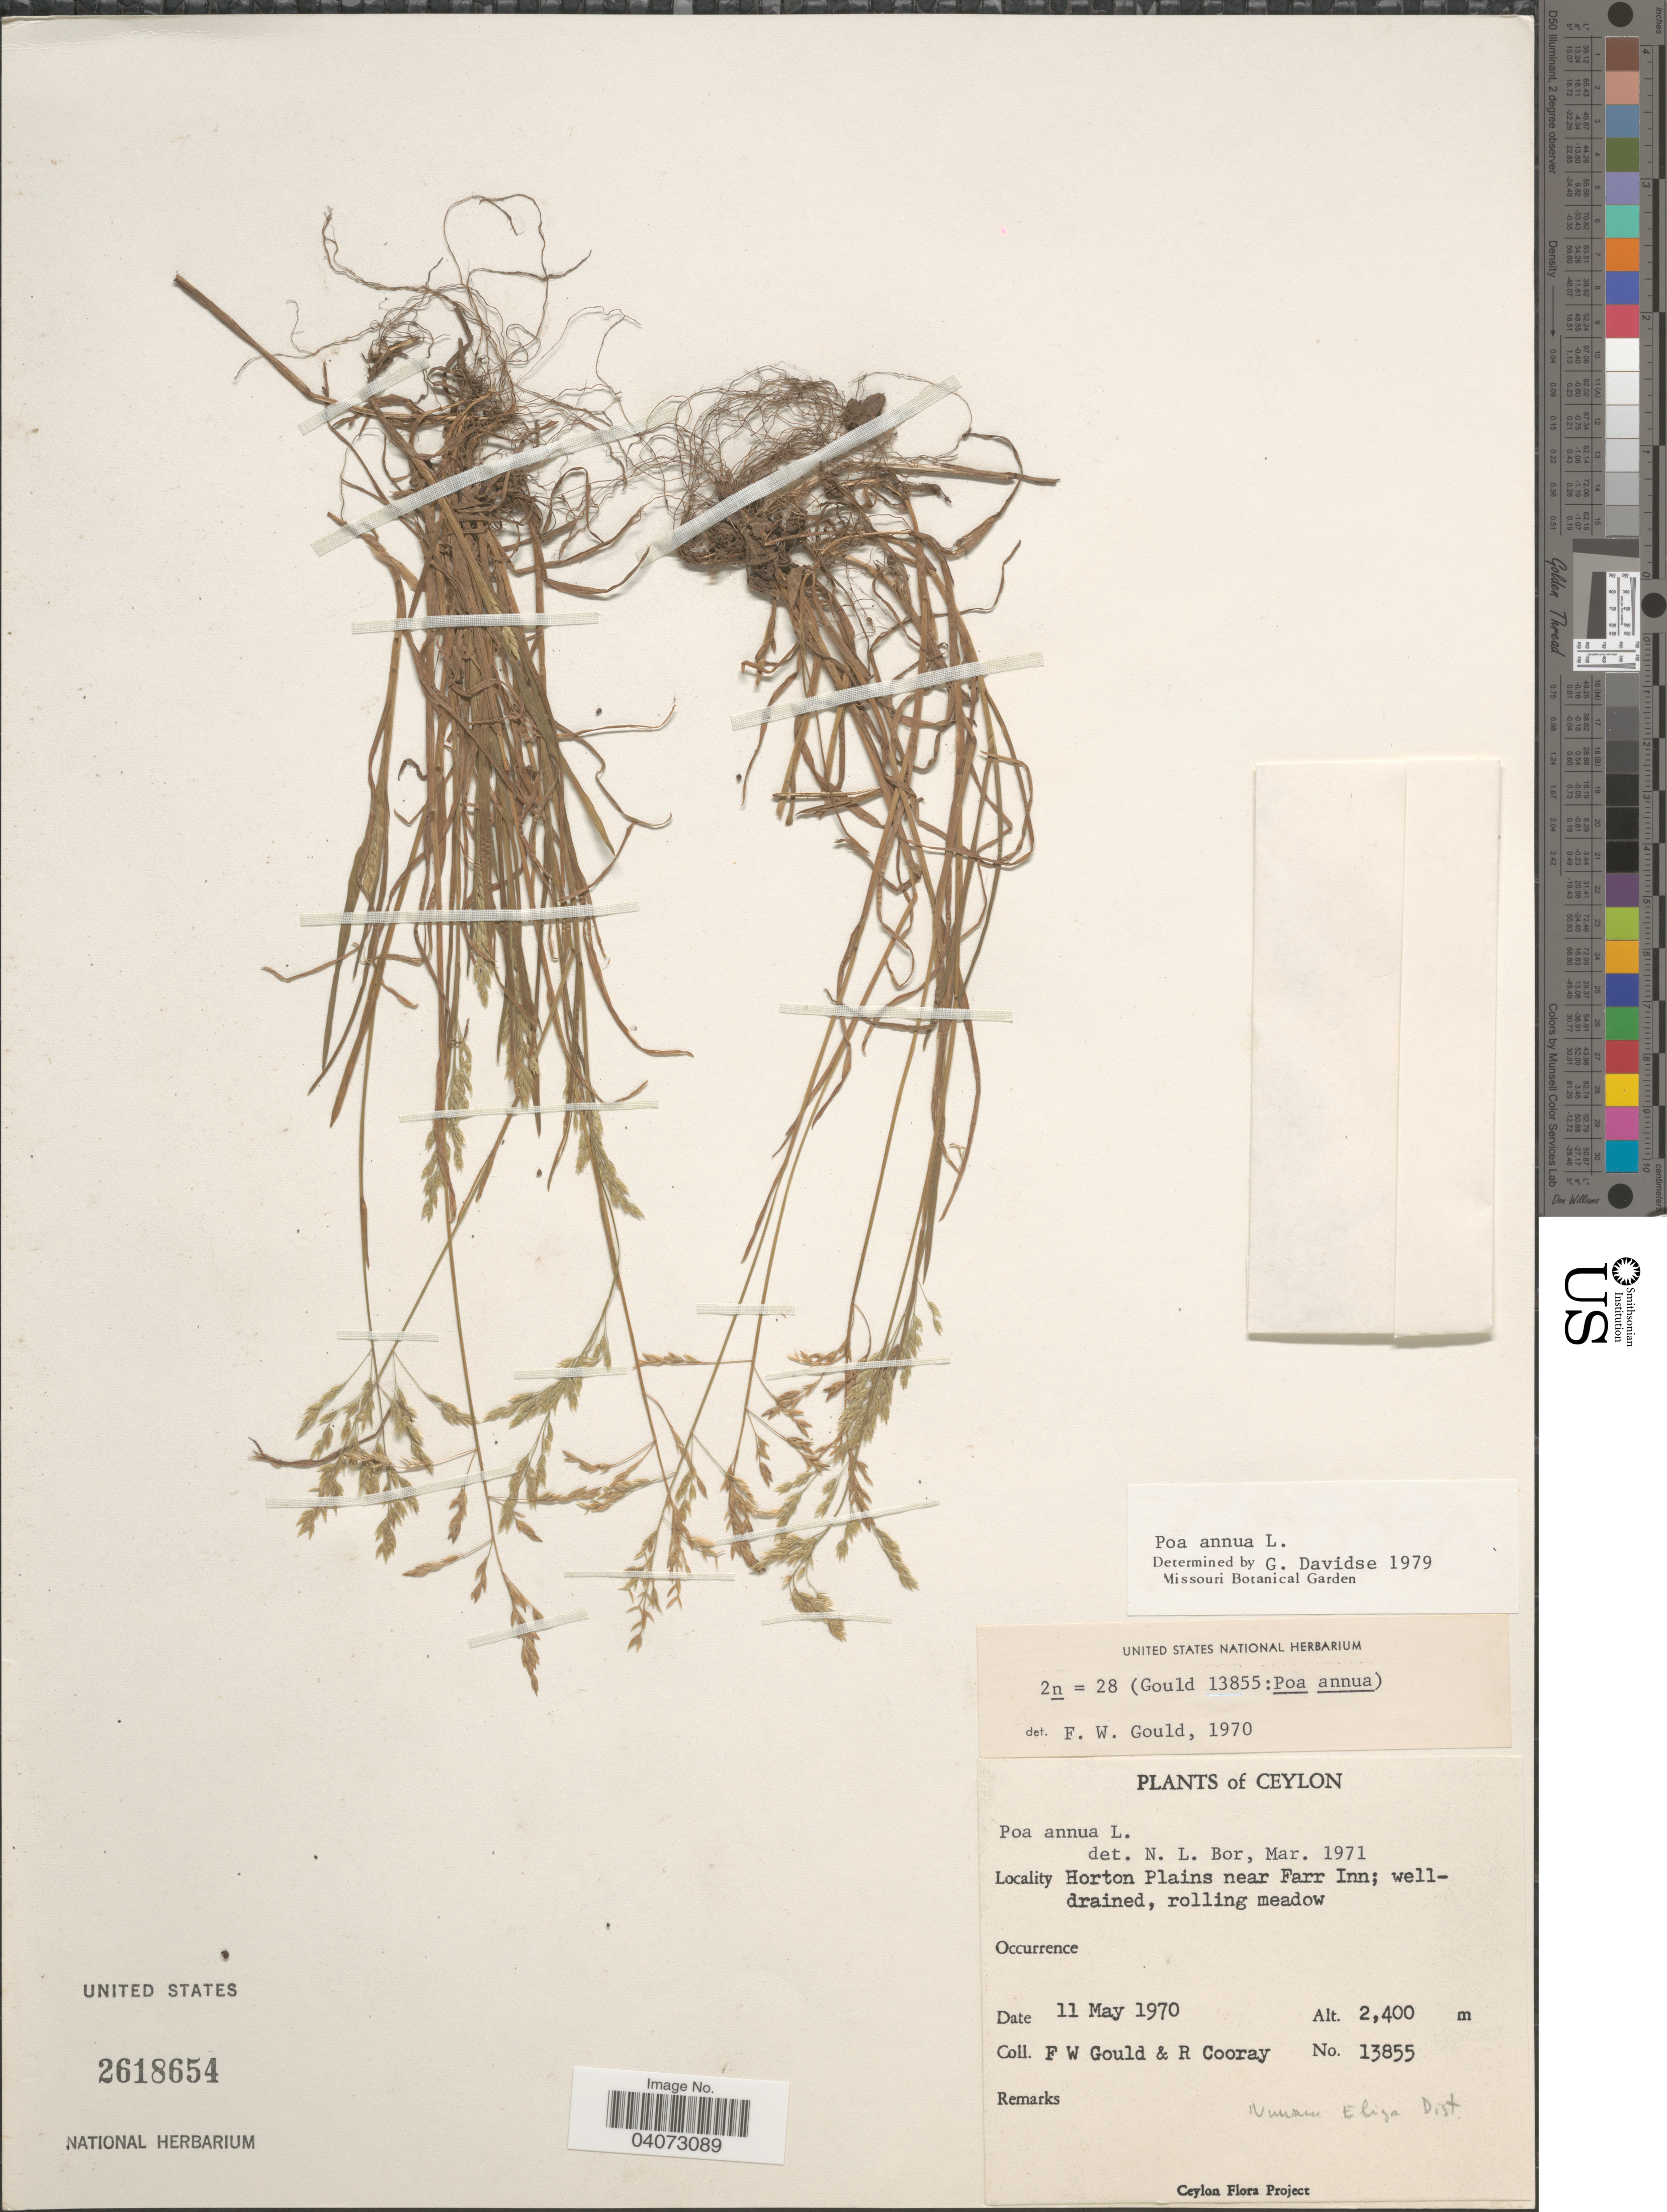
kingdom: Plantae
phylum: Tracheophyta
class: Liliopsida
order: Poales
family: Poaceae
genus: Poa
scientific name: Poa annua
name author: L.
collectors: F. W. Gould & R. Cooray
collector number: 13855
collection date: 1970-05-11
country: Sri Lanka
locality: Ceylon. Horton Plains near Farr Inn; welldrained, rolling meadow. Nuwara Eliya Dist.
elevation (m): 2400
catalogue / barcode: US 2618654